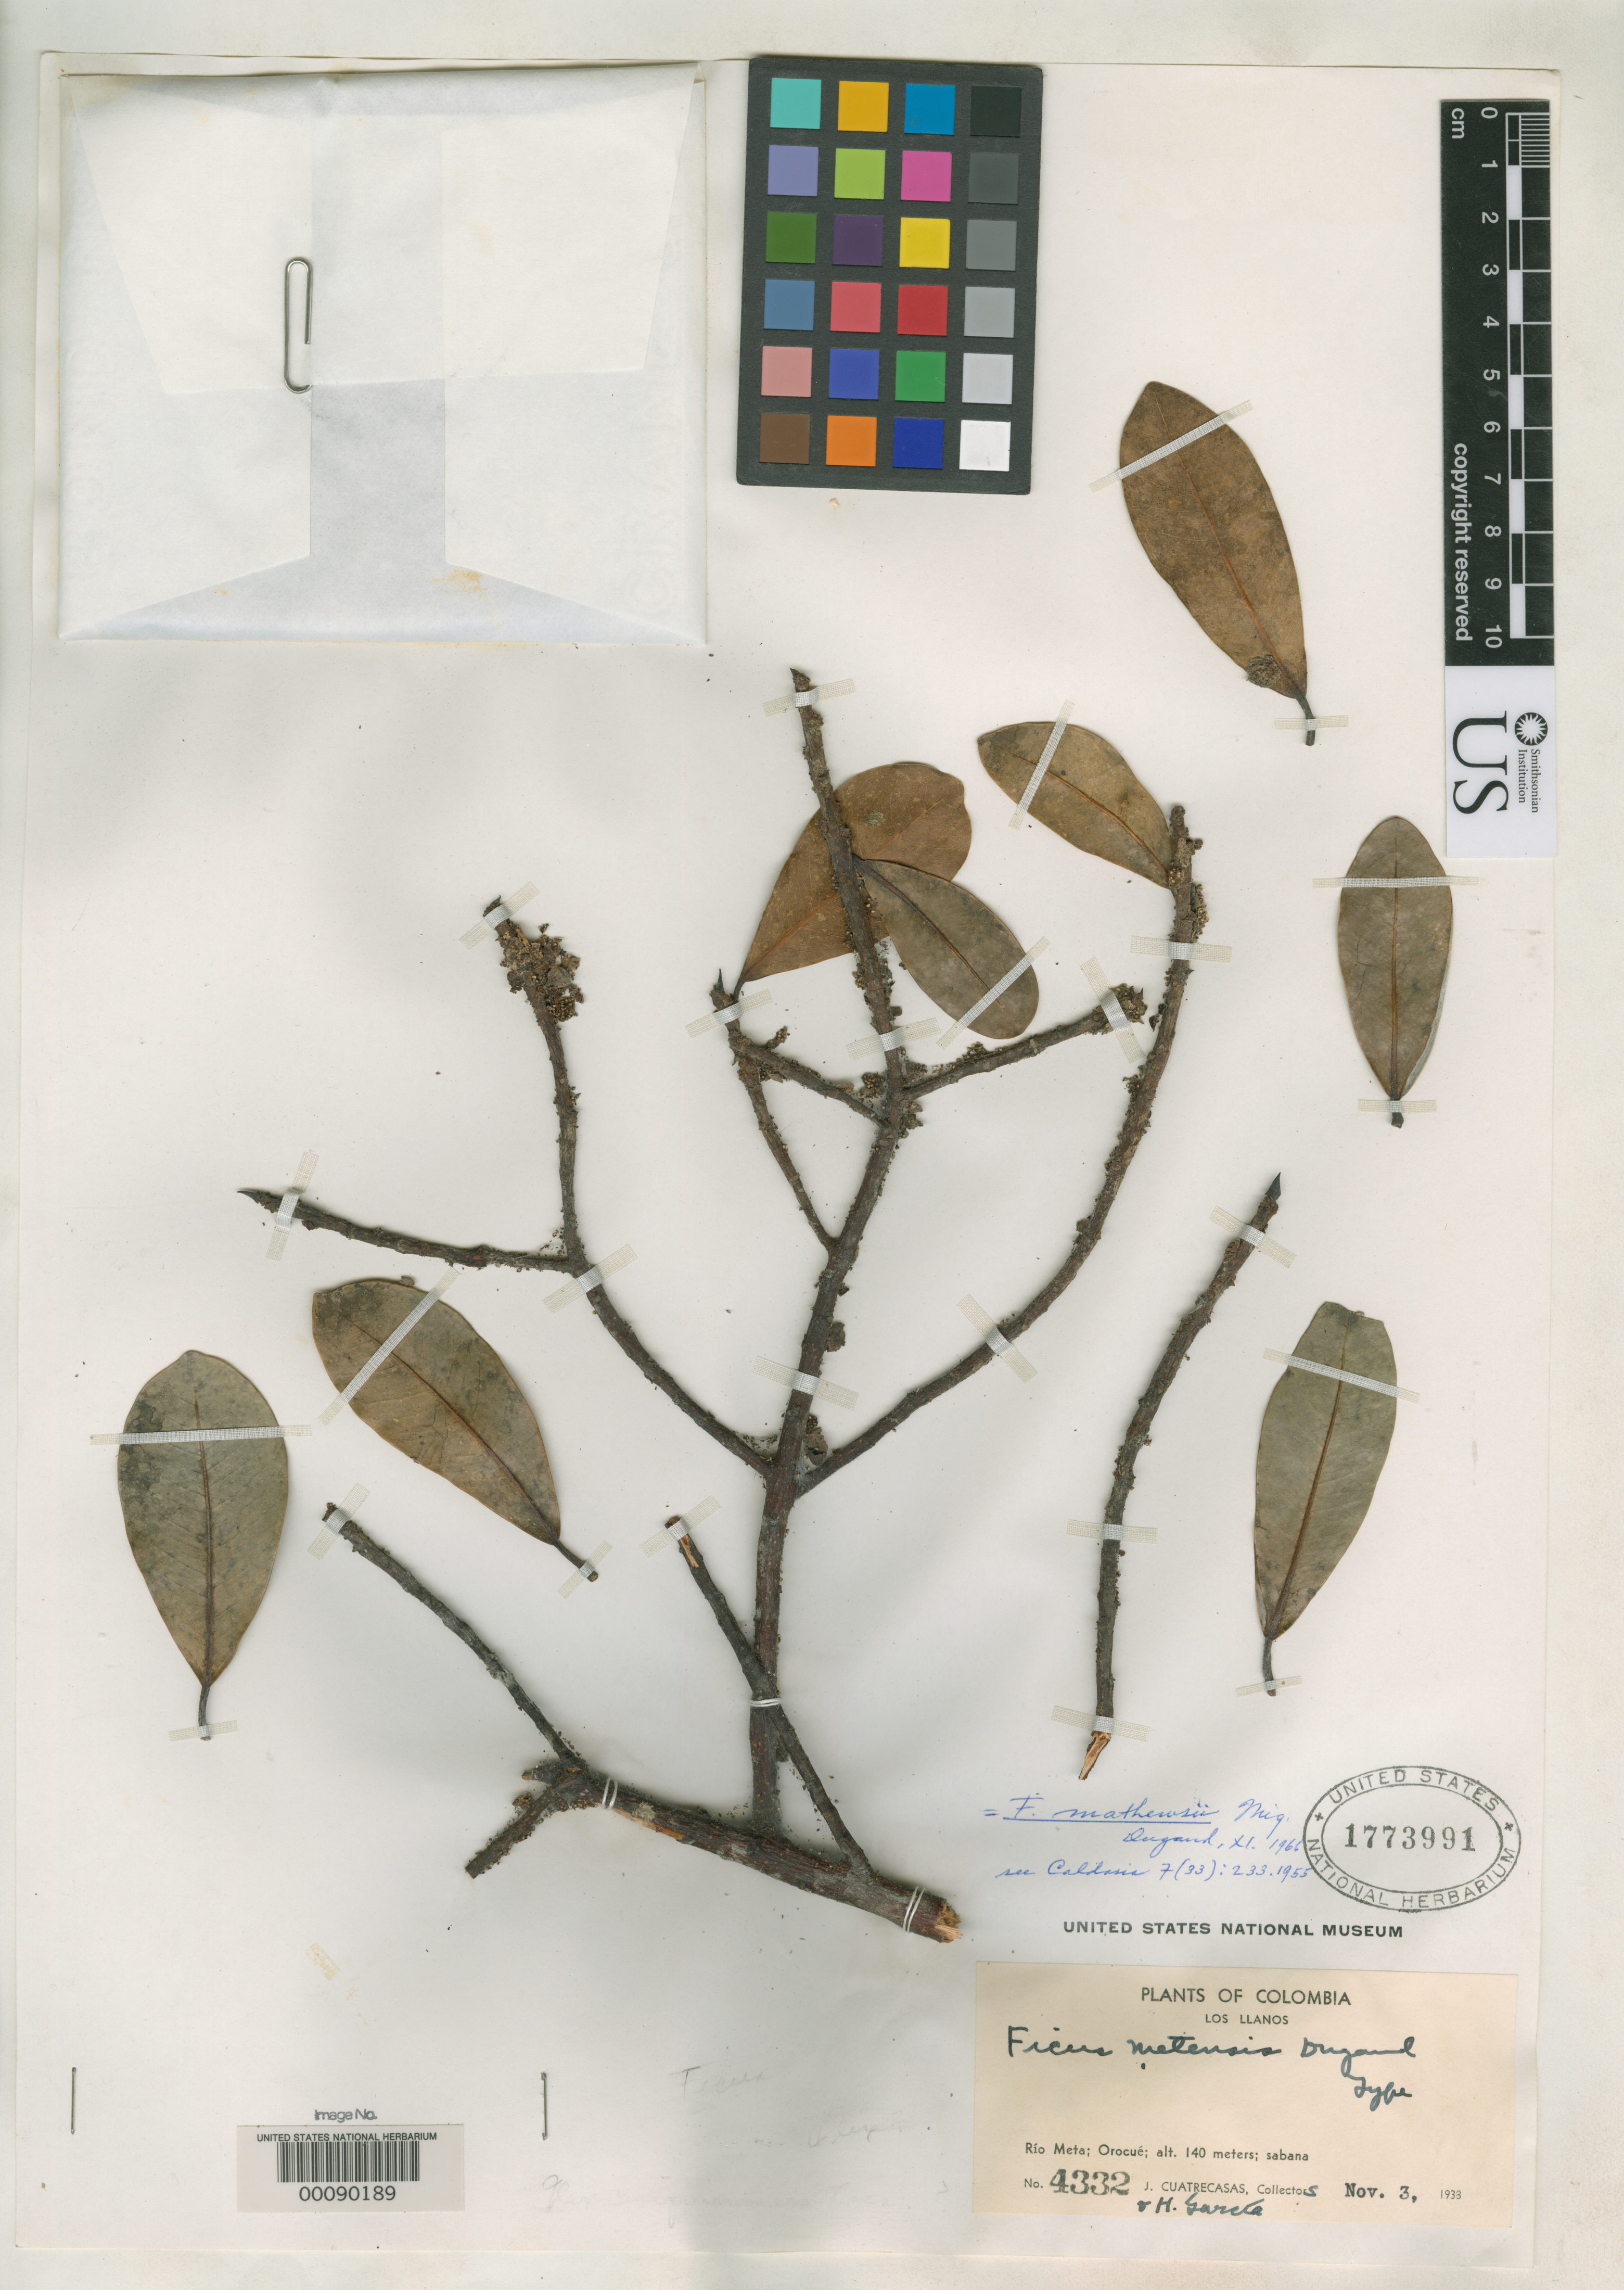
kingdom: Plantae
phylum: Tracheophyta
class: Magnoliopsida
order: Rosales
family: Moraceae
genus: Ficus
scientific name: Ficus metensis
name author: Dugand G.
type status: Holotype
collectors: J. Cuatrecasas & H. García Barriga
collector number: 4332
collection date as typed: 03 Nov 1938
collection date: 1938-11-03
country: Colombia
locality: Los Llanos, Rio Meta, Orocue.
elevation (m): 140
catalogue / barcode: US 1773991